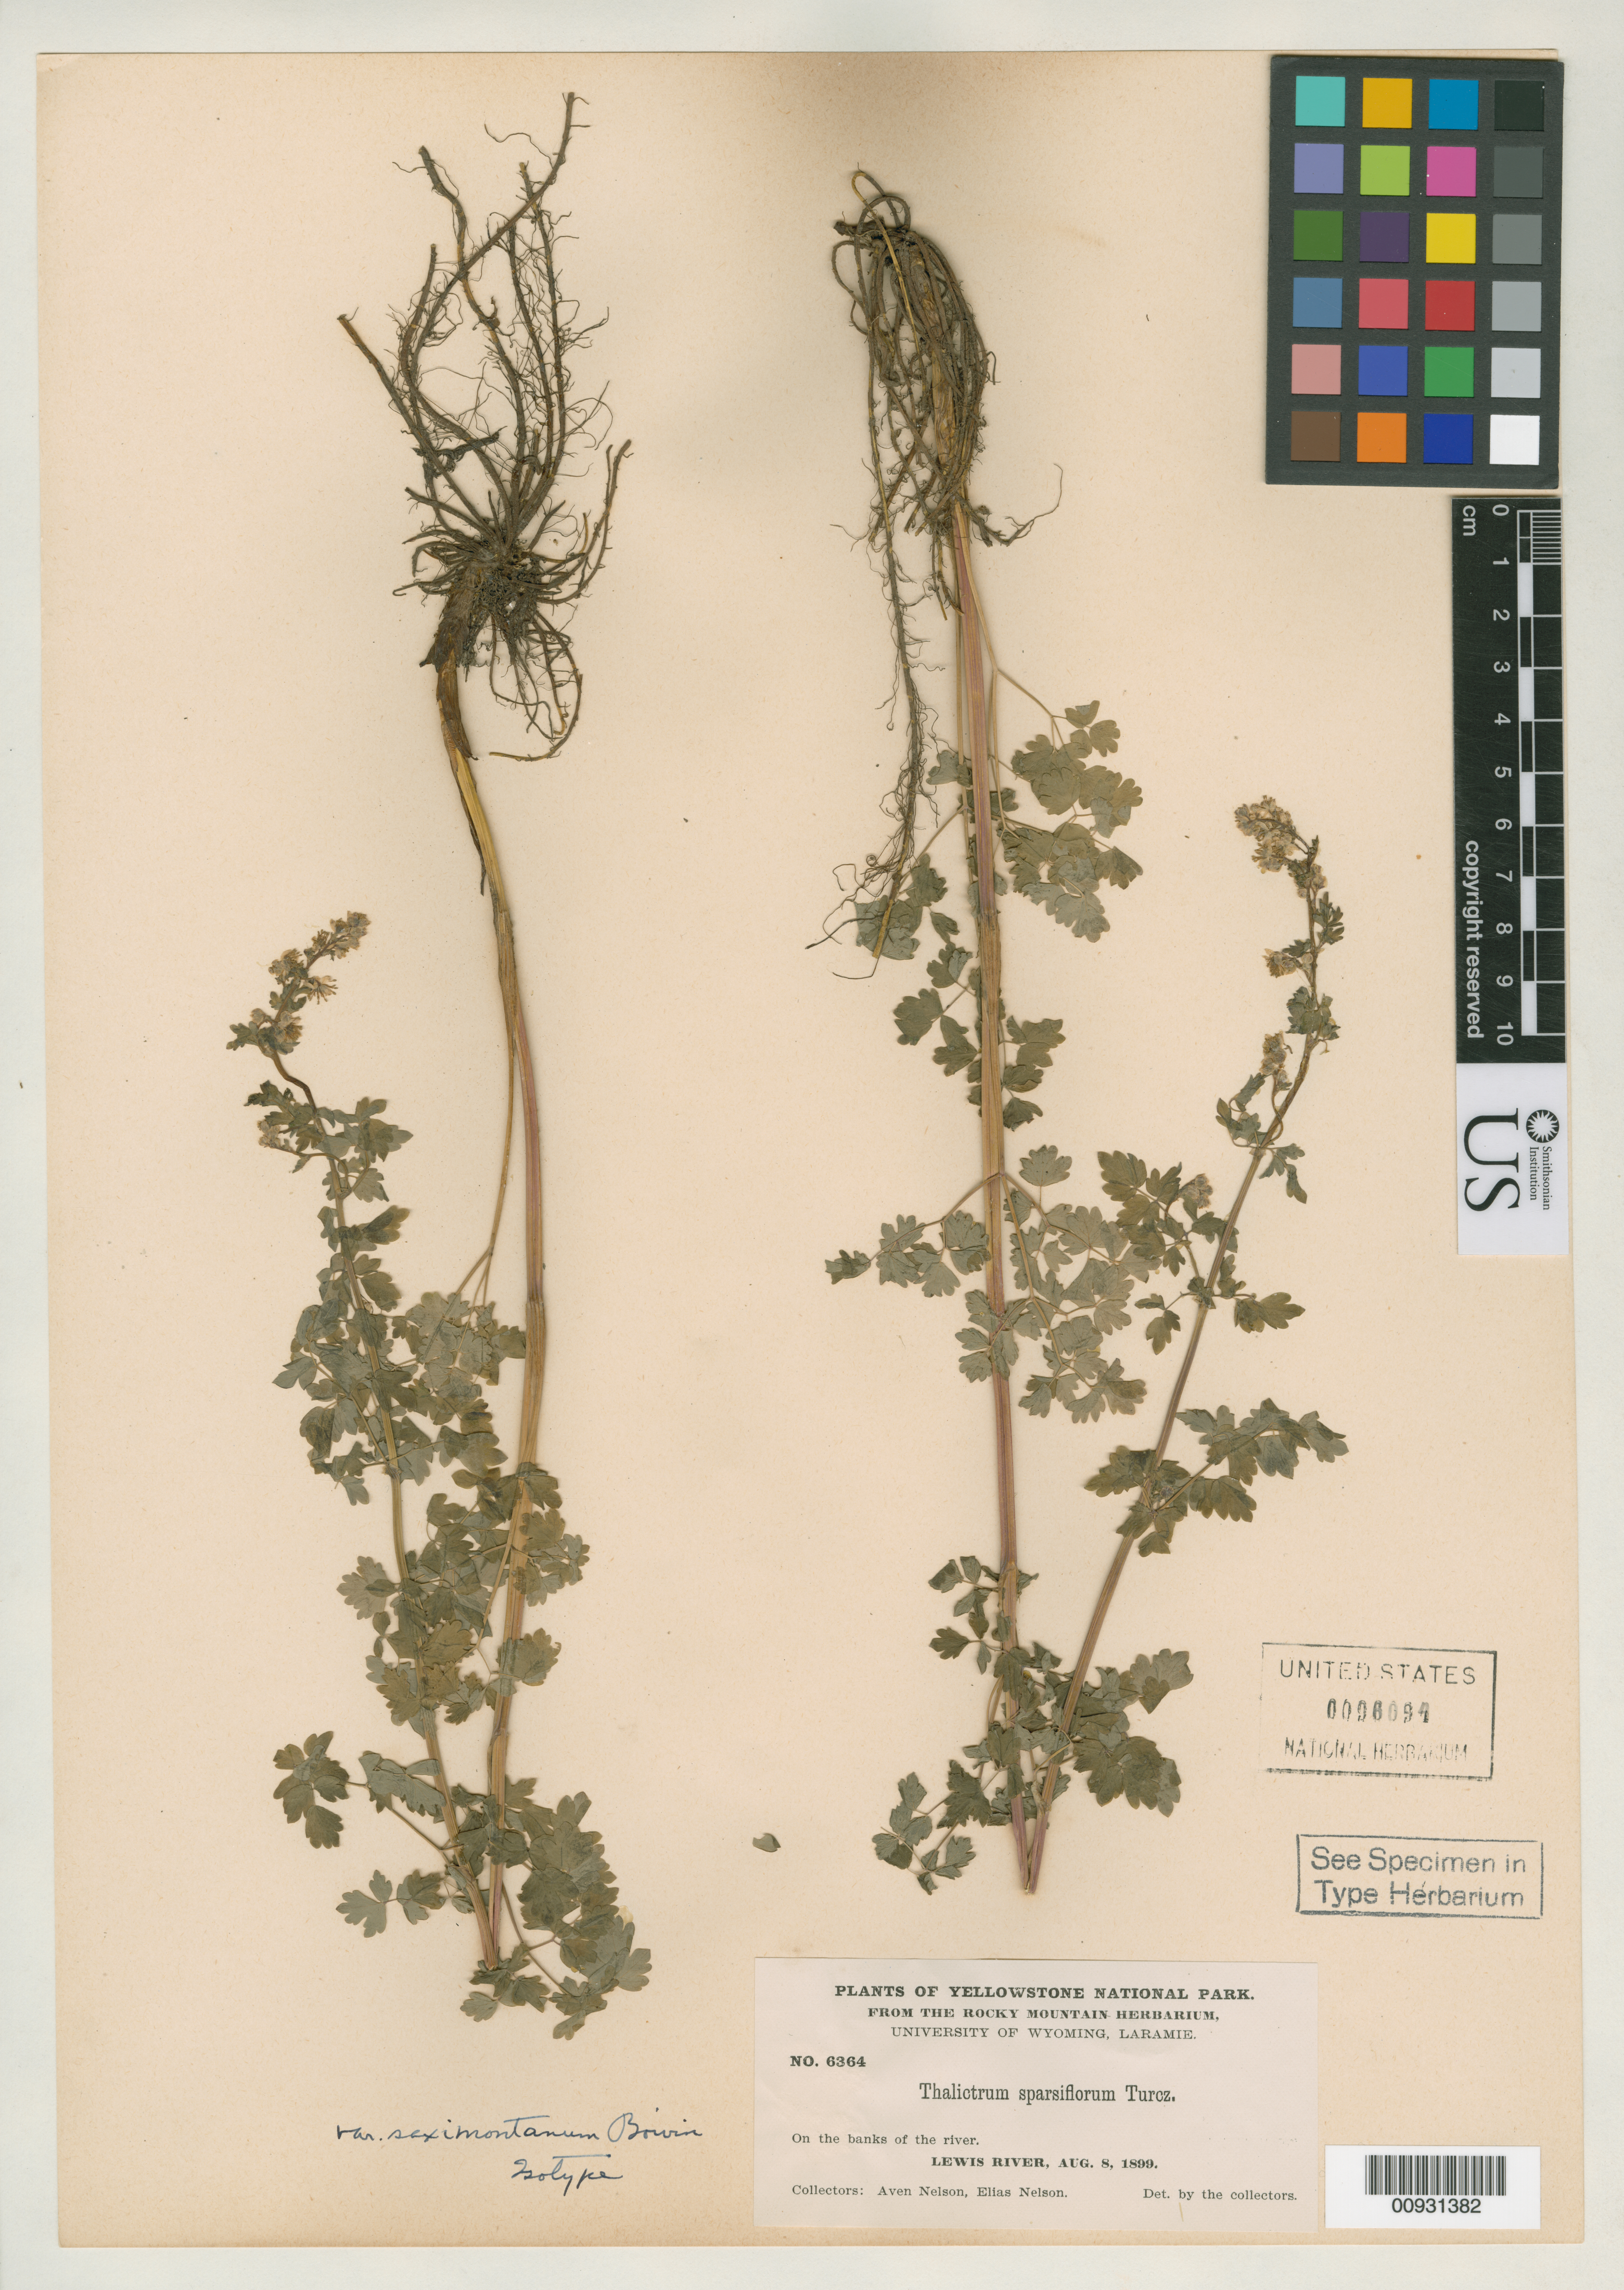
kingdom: Plantae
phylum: Tracheophyta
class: Magnoliopsida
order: Ranunculales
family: Ranunculaceae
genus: Thalictrum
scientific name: Thalictrum sparsiflorum var. saximontanum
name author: B. Boivin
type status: Isotype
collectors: A. Nelson & E. Nelson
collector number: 6364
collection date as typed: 08 Aug 1899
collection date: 1899-08-08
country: United States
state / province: Wyoming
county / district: Teton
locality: Lewis River, Yellowstone National Park.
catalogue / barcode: US 96094